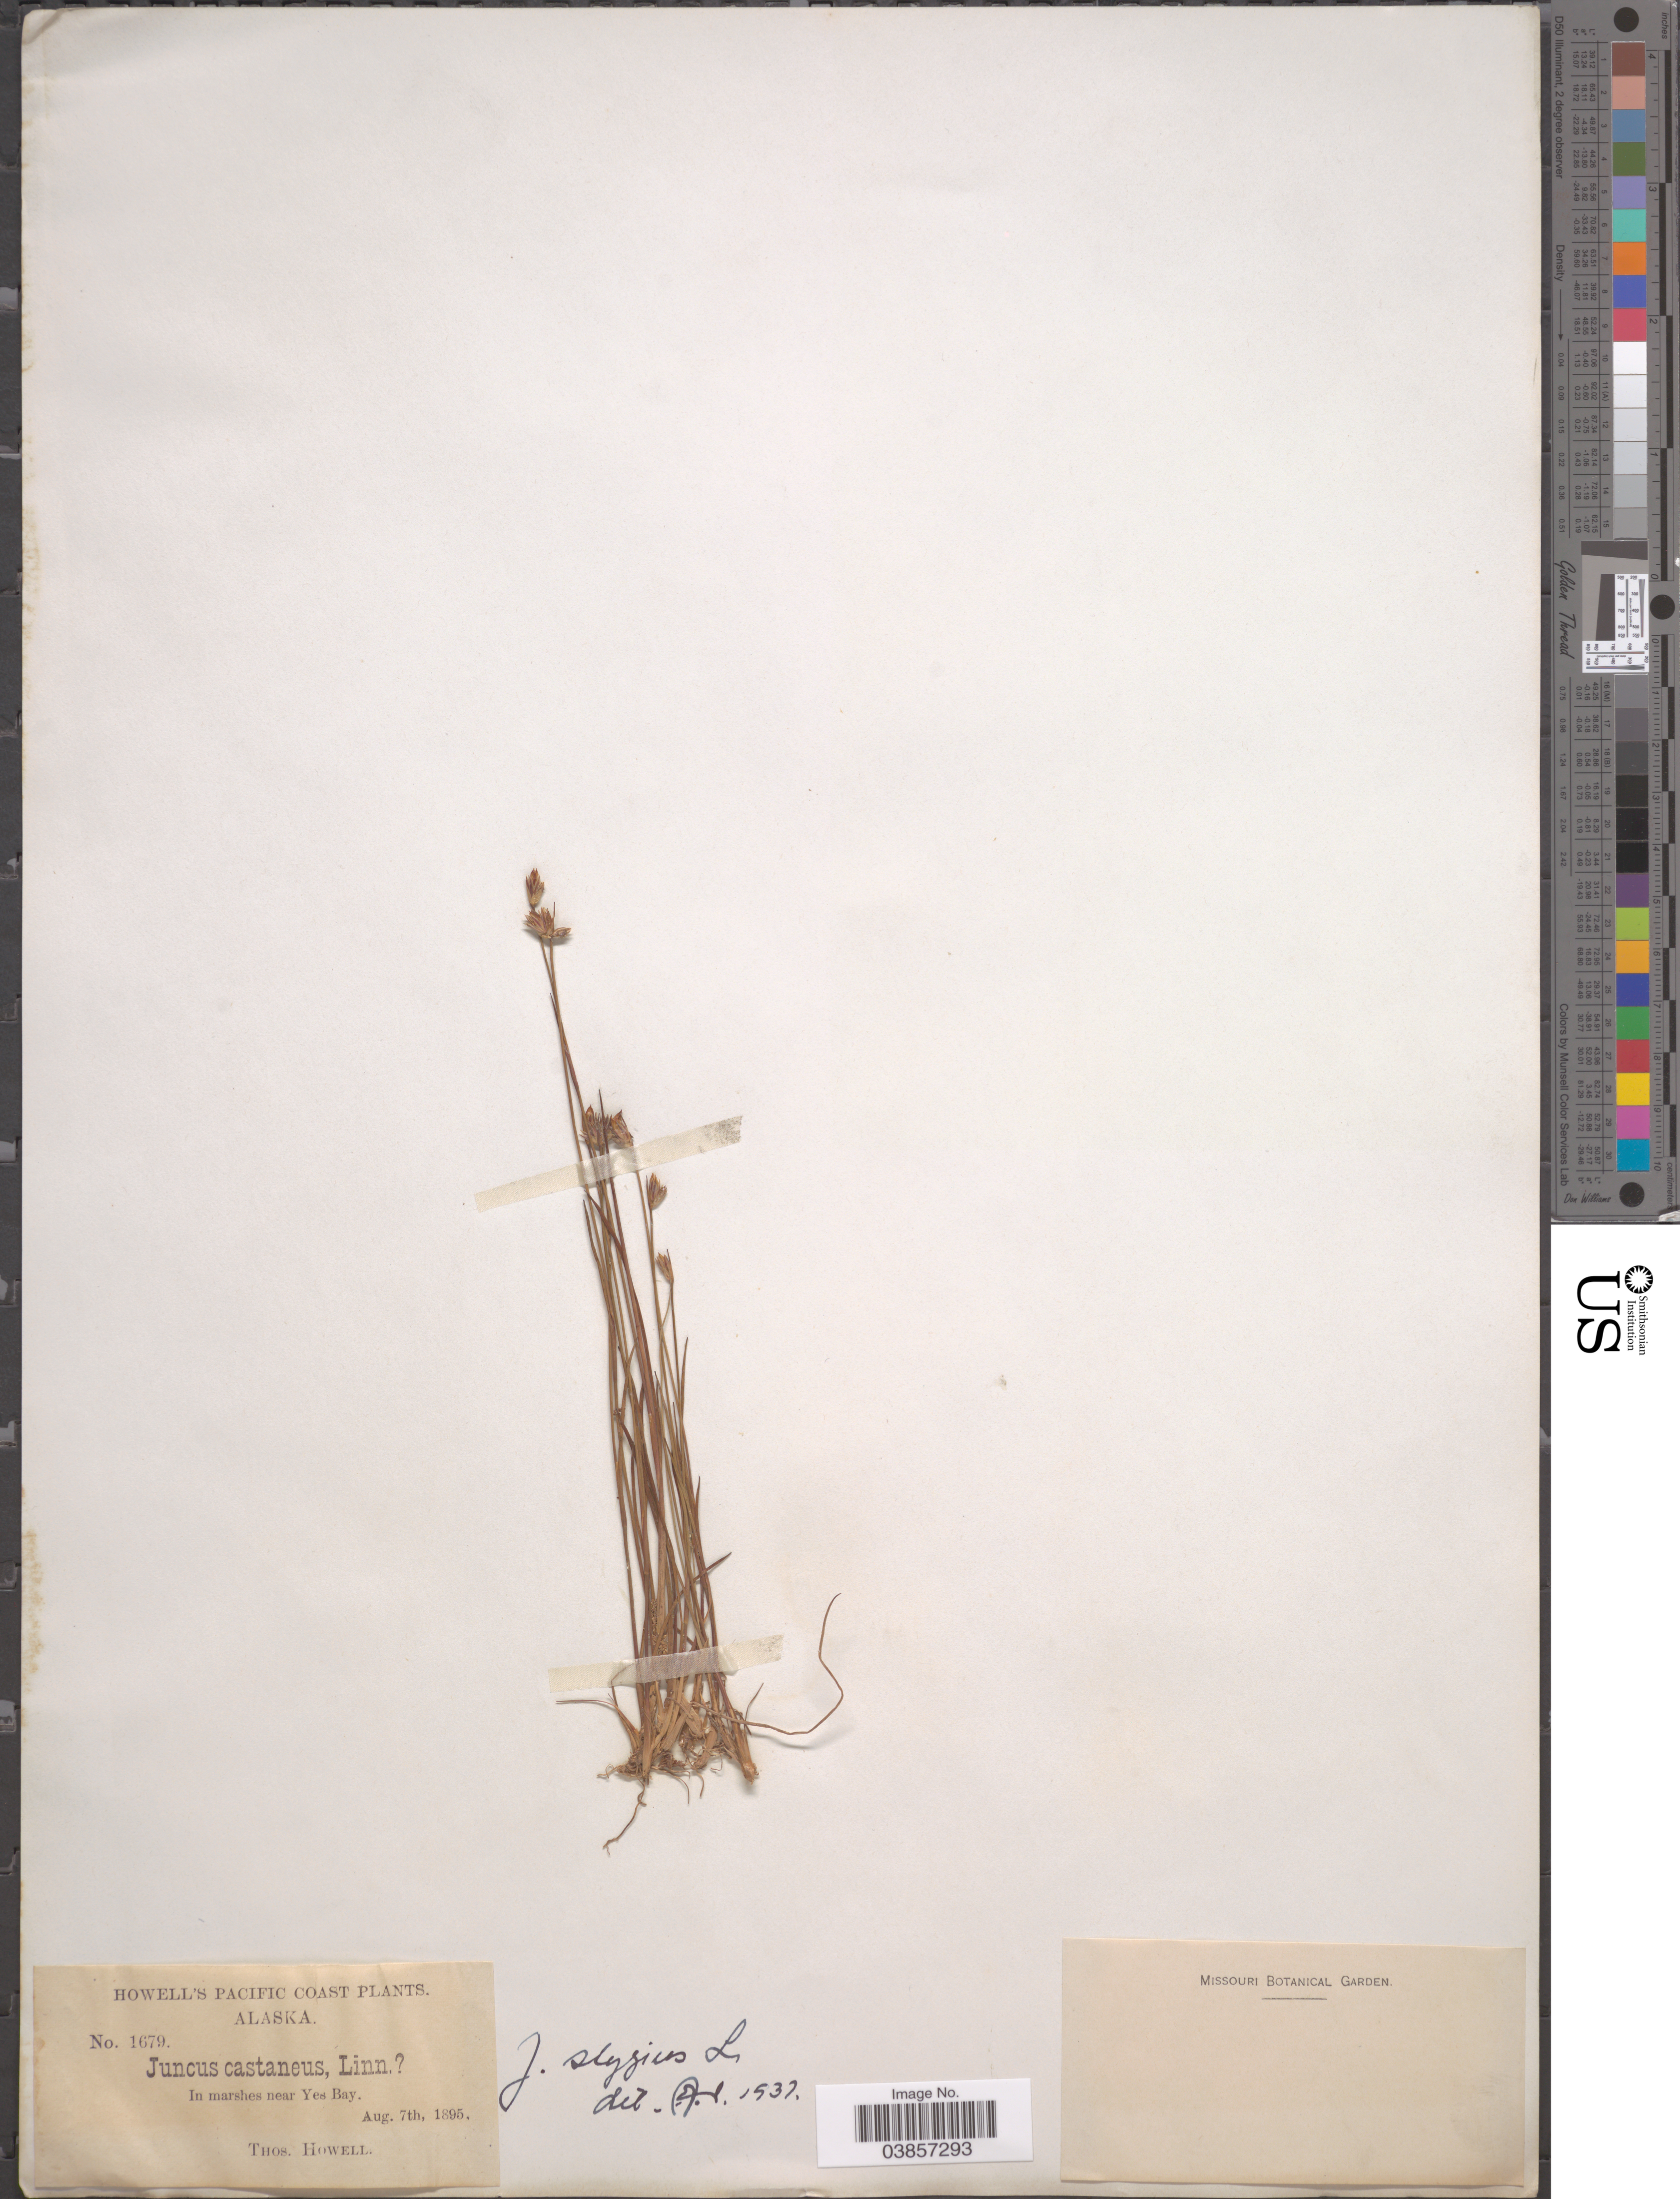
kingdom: Plantae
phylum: Tracheophyta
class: Liliopsida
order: Poales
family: Juncaceae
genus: Juncus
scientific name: Juncus stygius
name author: L.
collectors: T. Howell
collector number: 1679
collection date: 1895-08-07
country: United States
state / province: Alaska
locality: Pacific Coast. In marshes near Yes Bay.